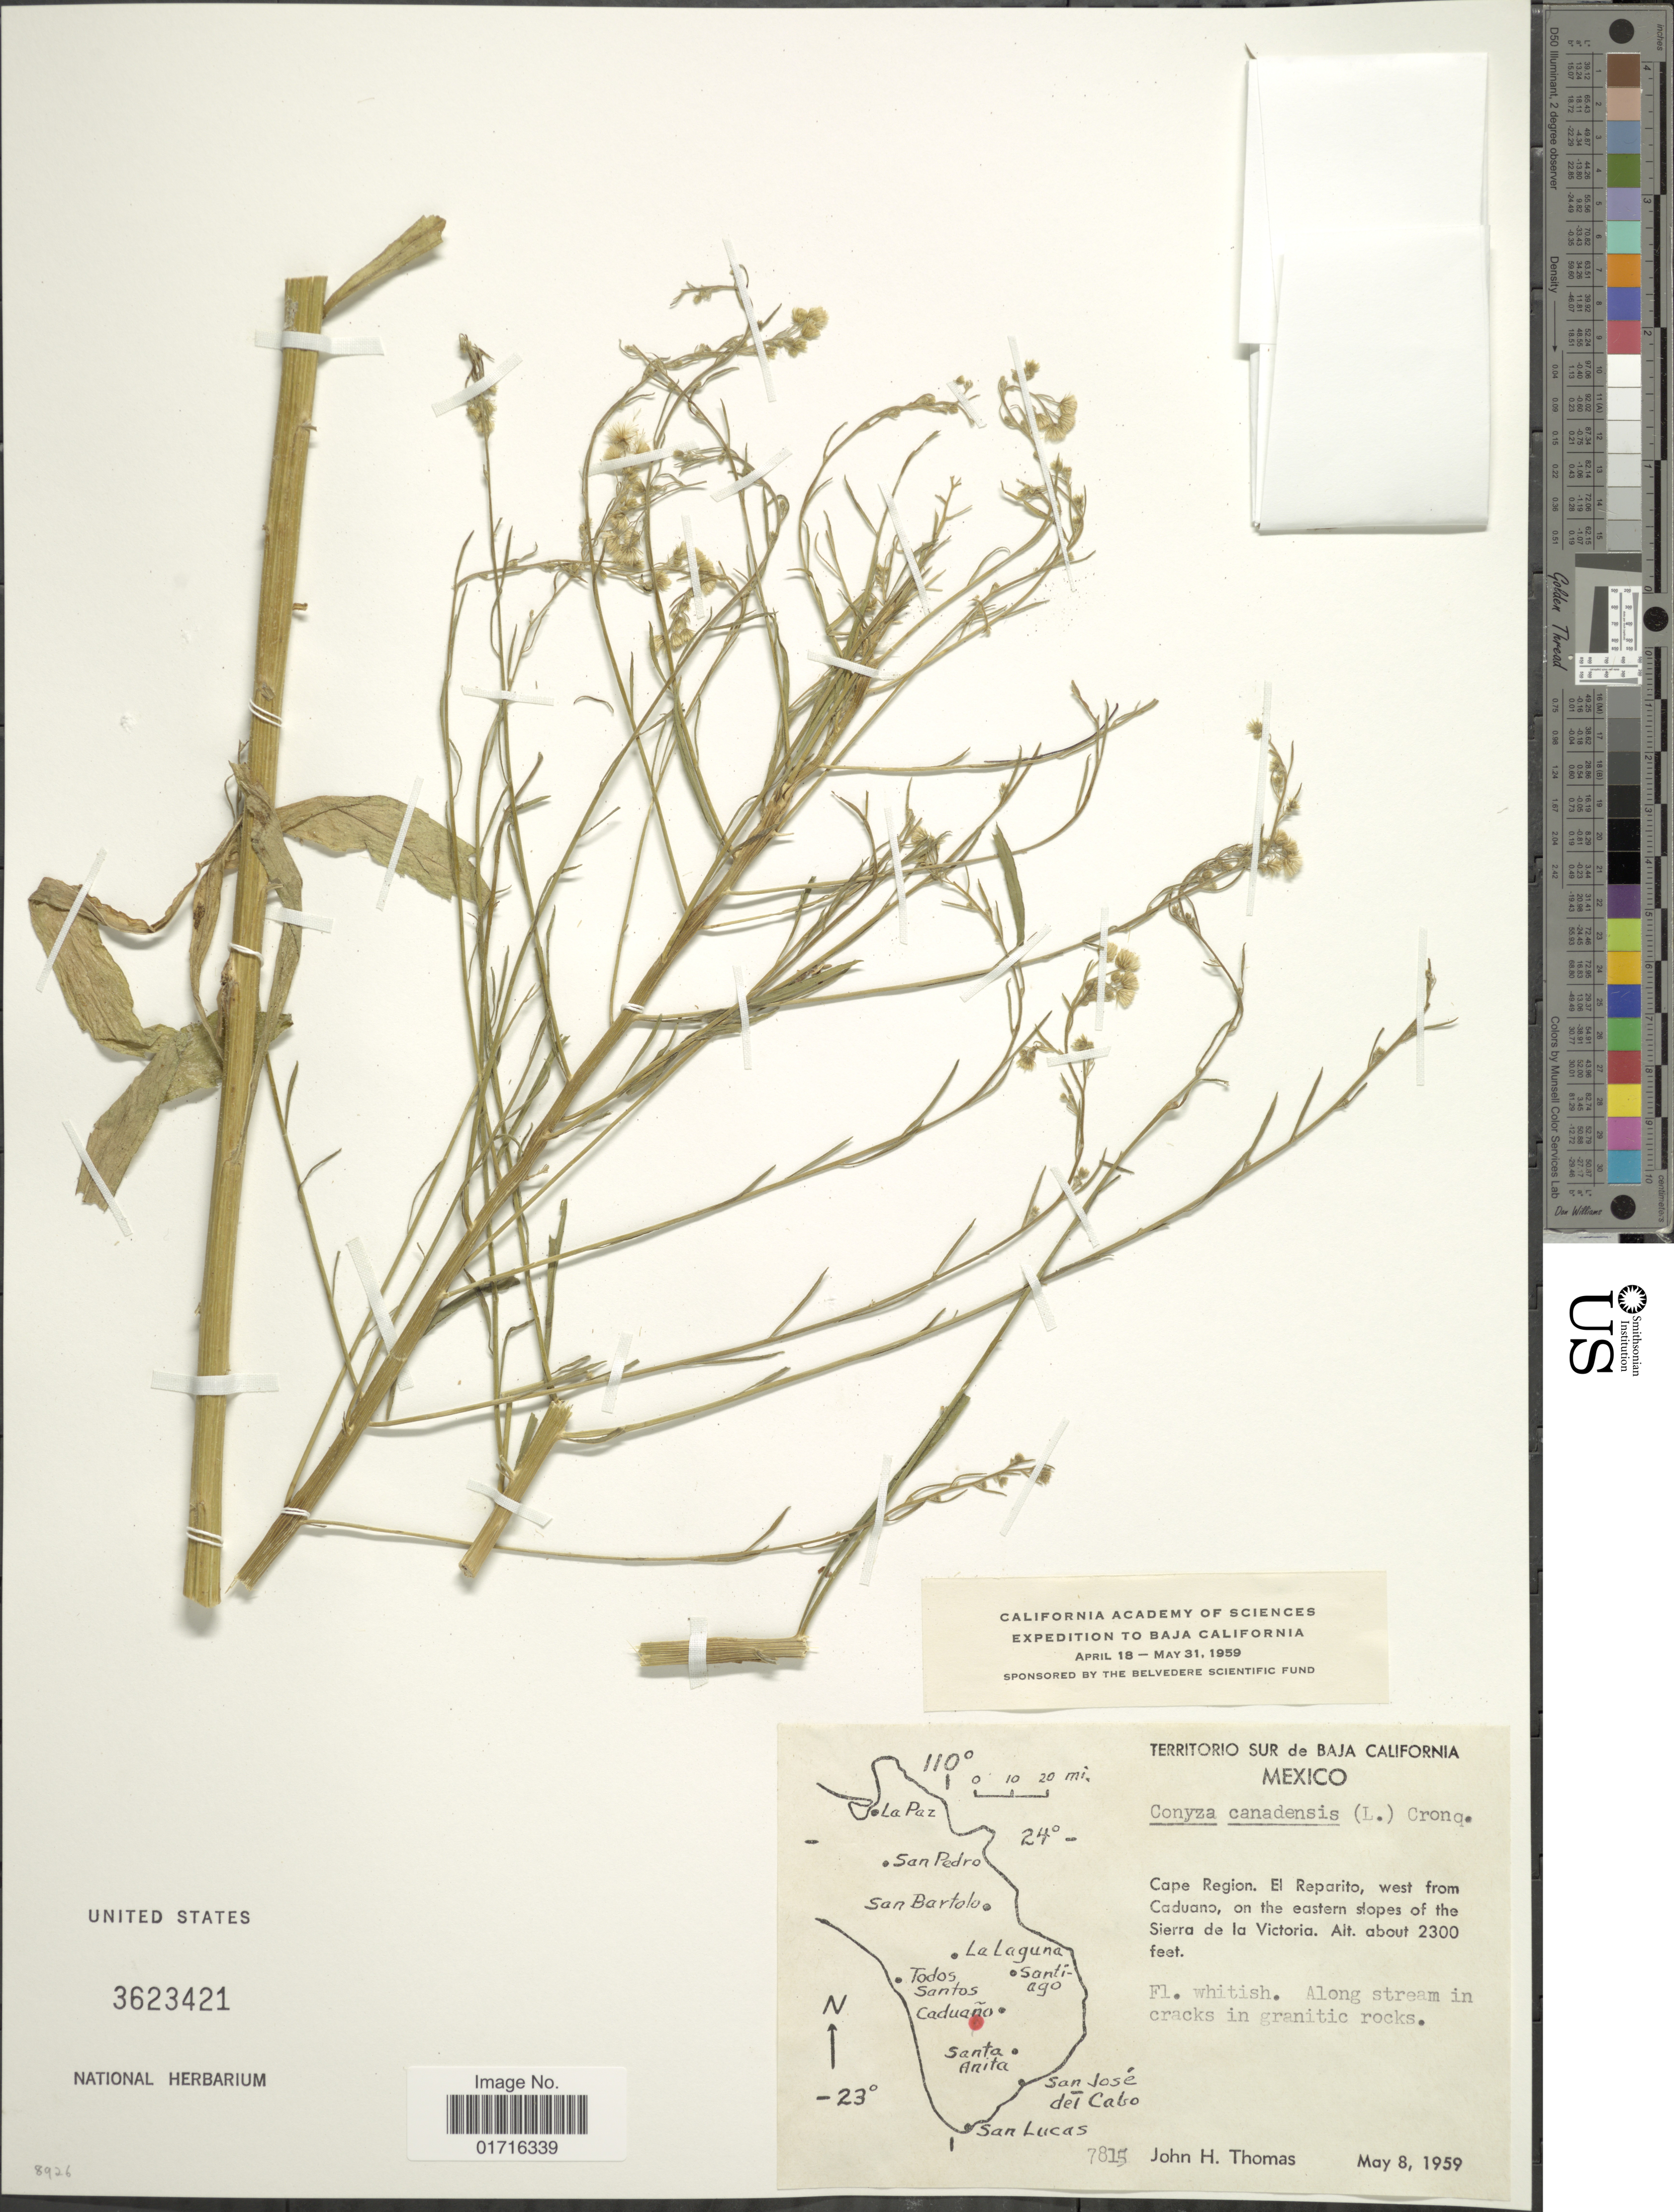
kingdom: Plantae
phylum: Tracheophyta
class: Magnoliopsida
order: Asterales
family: Asteraceae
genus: Conyza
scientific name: Conyza canadensis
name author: (L.) Cronq.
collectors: J. H. Thomas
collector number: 7815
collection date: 1959-05-08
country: Mexico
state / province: Baja California Sur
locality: Cape Region. El Reparito, west from Caduano, on the eastern slopes of the Sierra de la Victoria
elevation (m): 701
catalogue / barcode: US 3623421